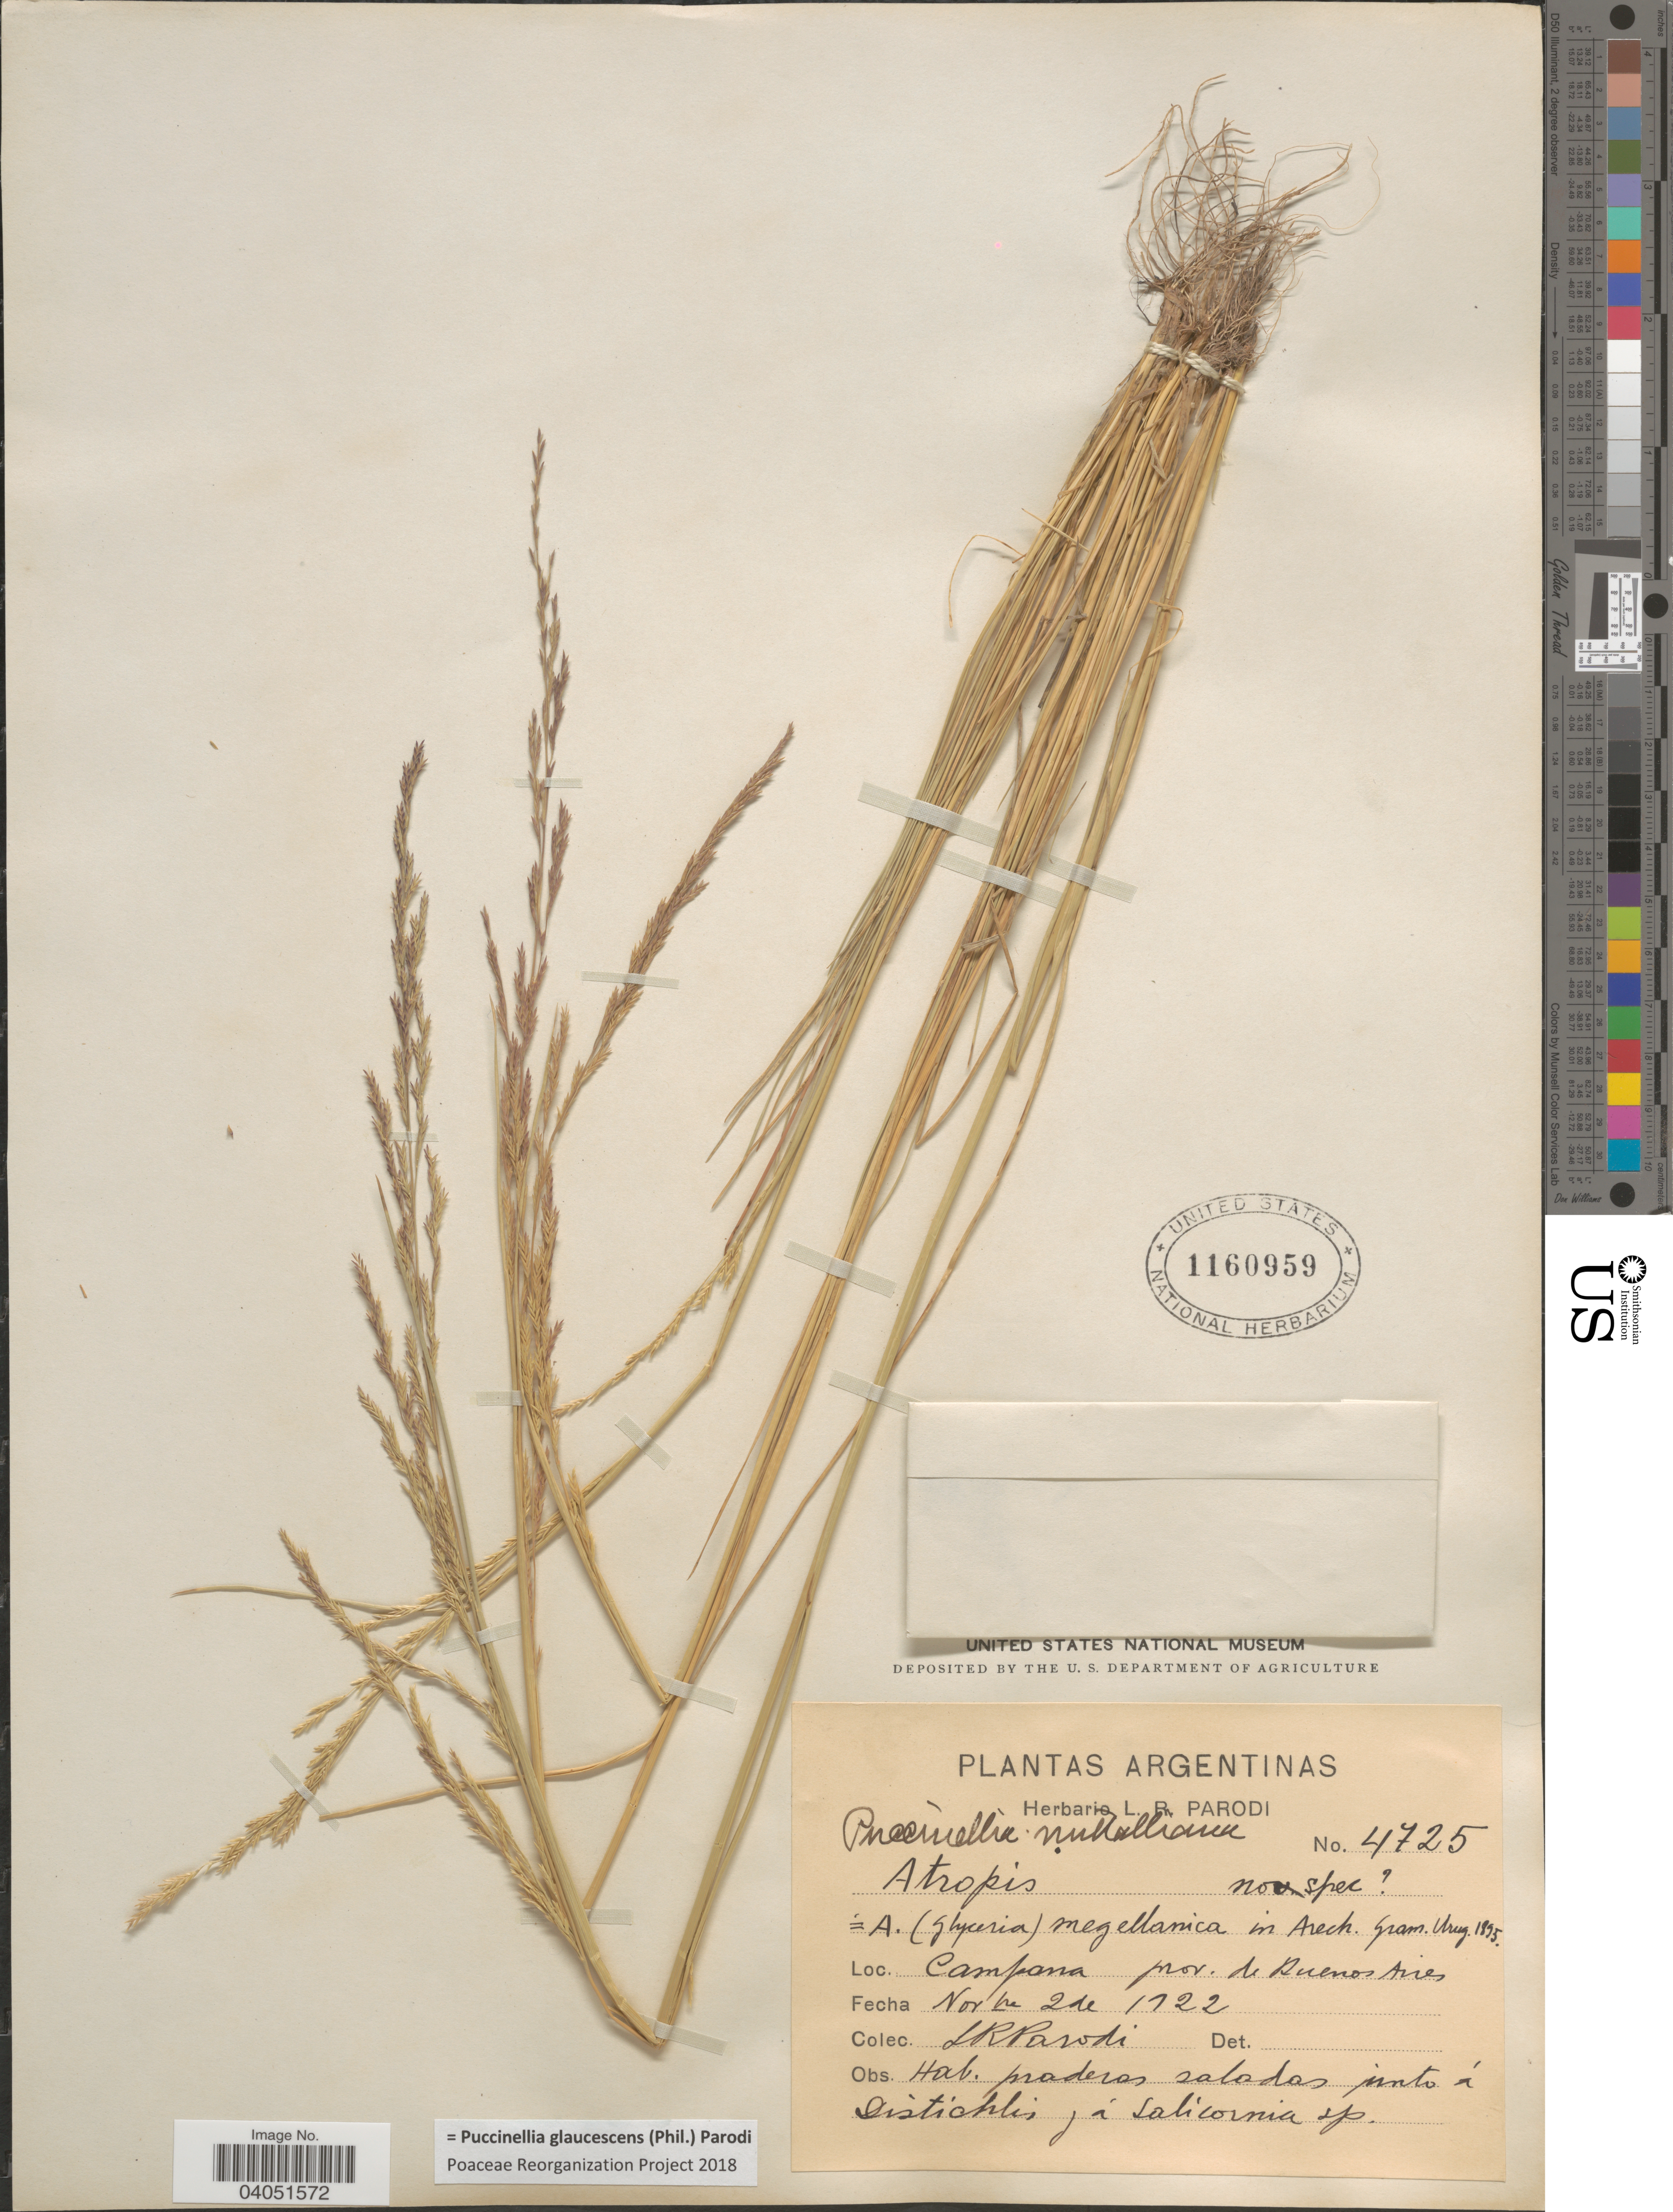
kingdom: Plantae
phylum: Tracheophyta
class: Liliopsida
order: Poales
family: Poaceae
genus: Puccinellia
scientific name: Puccinellia glaucescens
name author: (Phil.) Parodi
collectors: L. R. Parodi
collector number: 4725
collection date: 1922-11-02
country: Argentina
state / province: Buenos Aires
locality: Campona.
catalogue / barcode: US 1160959